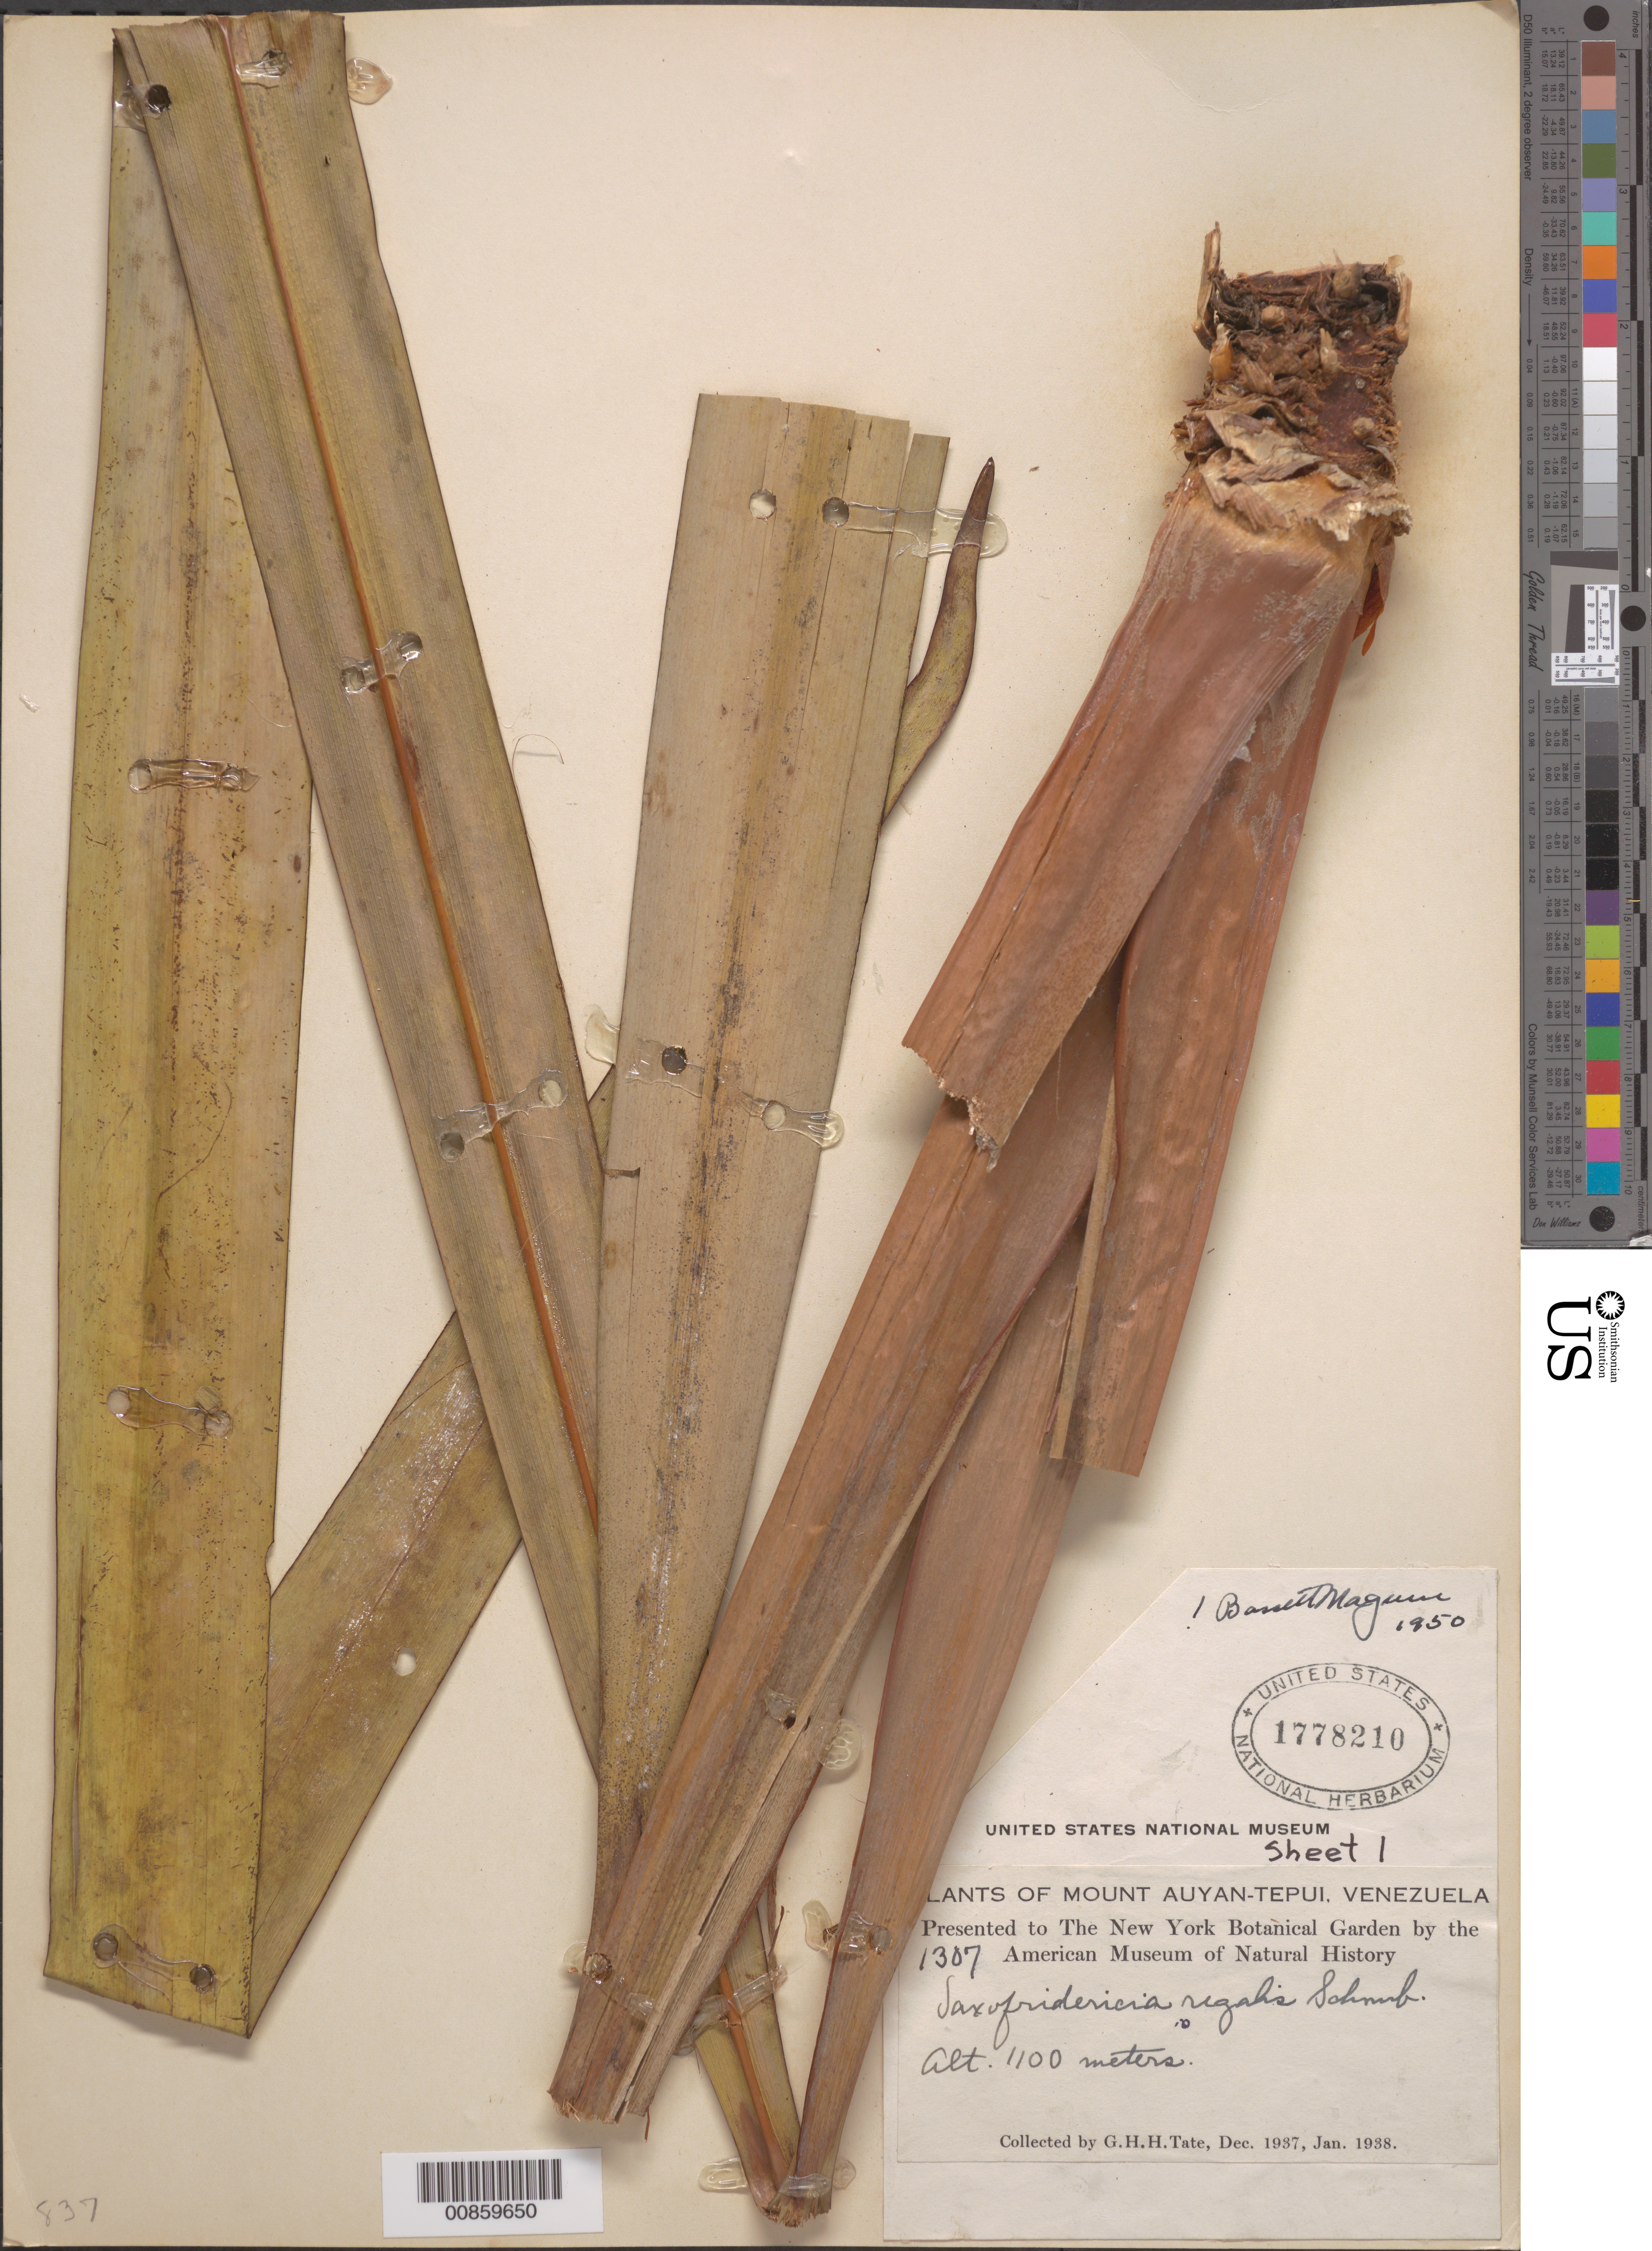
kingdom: Plantae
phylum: Tracheophyta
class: Liliopsida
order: Poales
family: Rapateaceae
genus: Saxofridericia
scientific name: Saxofridericia regalis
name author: R.H. Schomb.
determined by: Maguire, Bassett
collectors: G. H. H.Tate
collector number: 1307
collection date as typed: Dec-37 to Jan-38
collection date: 1937-12/1938-01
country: Venezuela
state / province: Bolívar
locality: Mt. Auyan-tepuí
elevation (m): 1100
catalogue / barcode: US 1778210